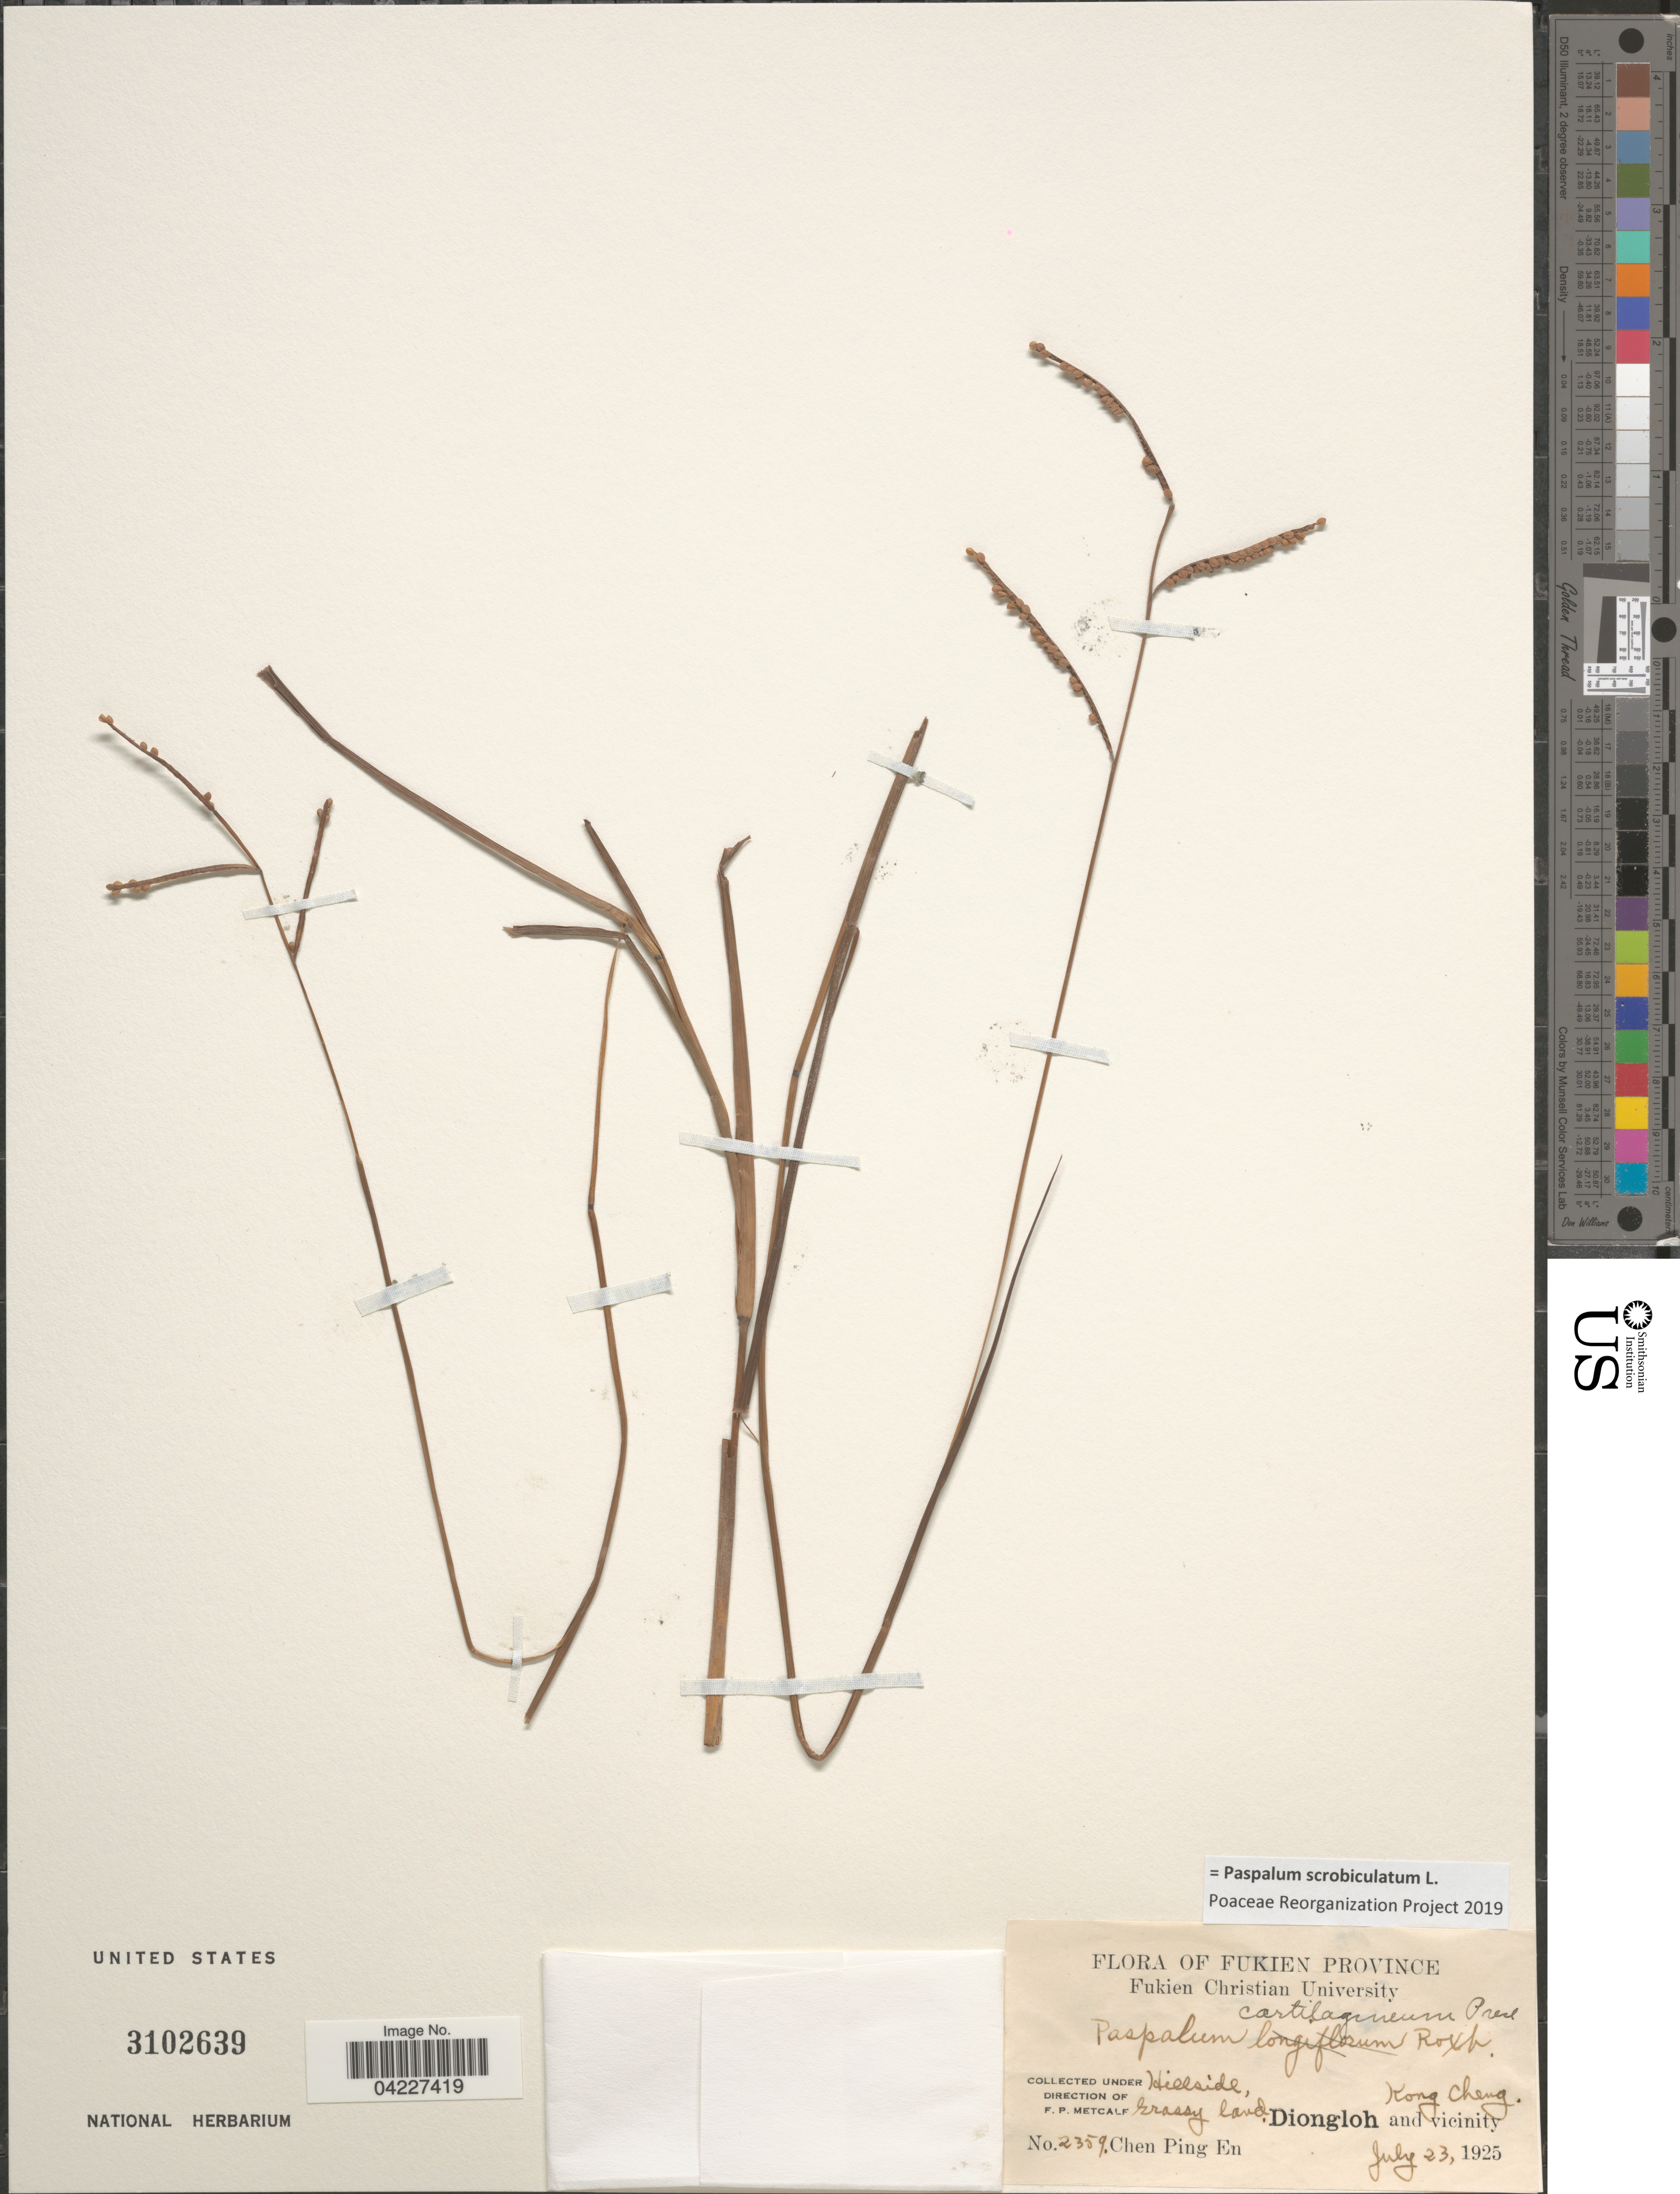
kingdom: Plantae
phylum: Tracheophyta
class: Liliopsida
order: Poales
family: Poaceae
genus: Paspalum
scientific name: Paspalum scrobiculatum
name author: L.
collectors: C. Ping En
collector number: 2359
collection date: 1925-07-23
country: China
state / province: Fujian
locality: Fukien Province. Hillside, Kong Cheng. Diongloh and vicinity.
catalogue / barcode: US 3102639